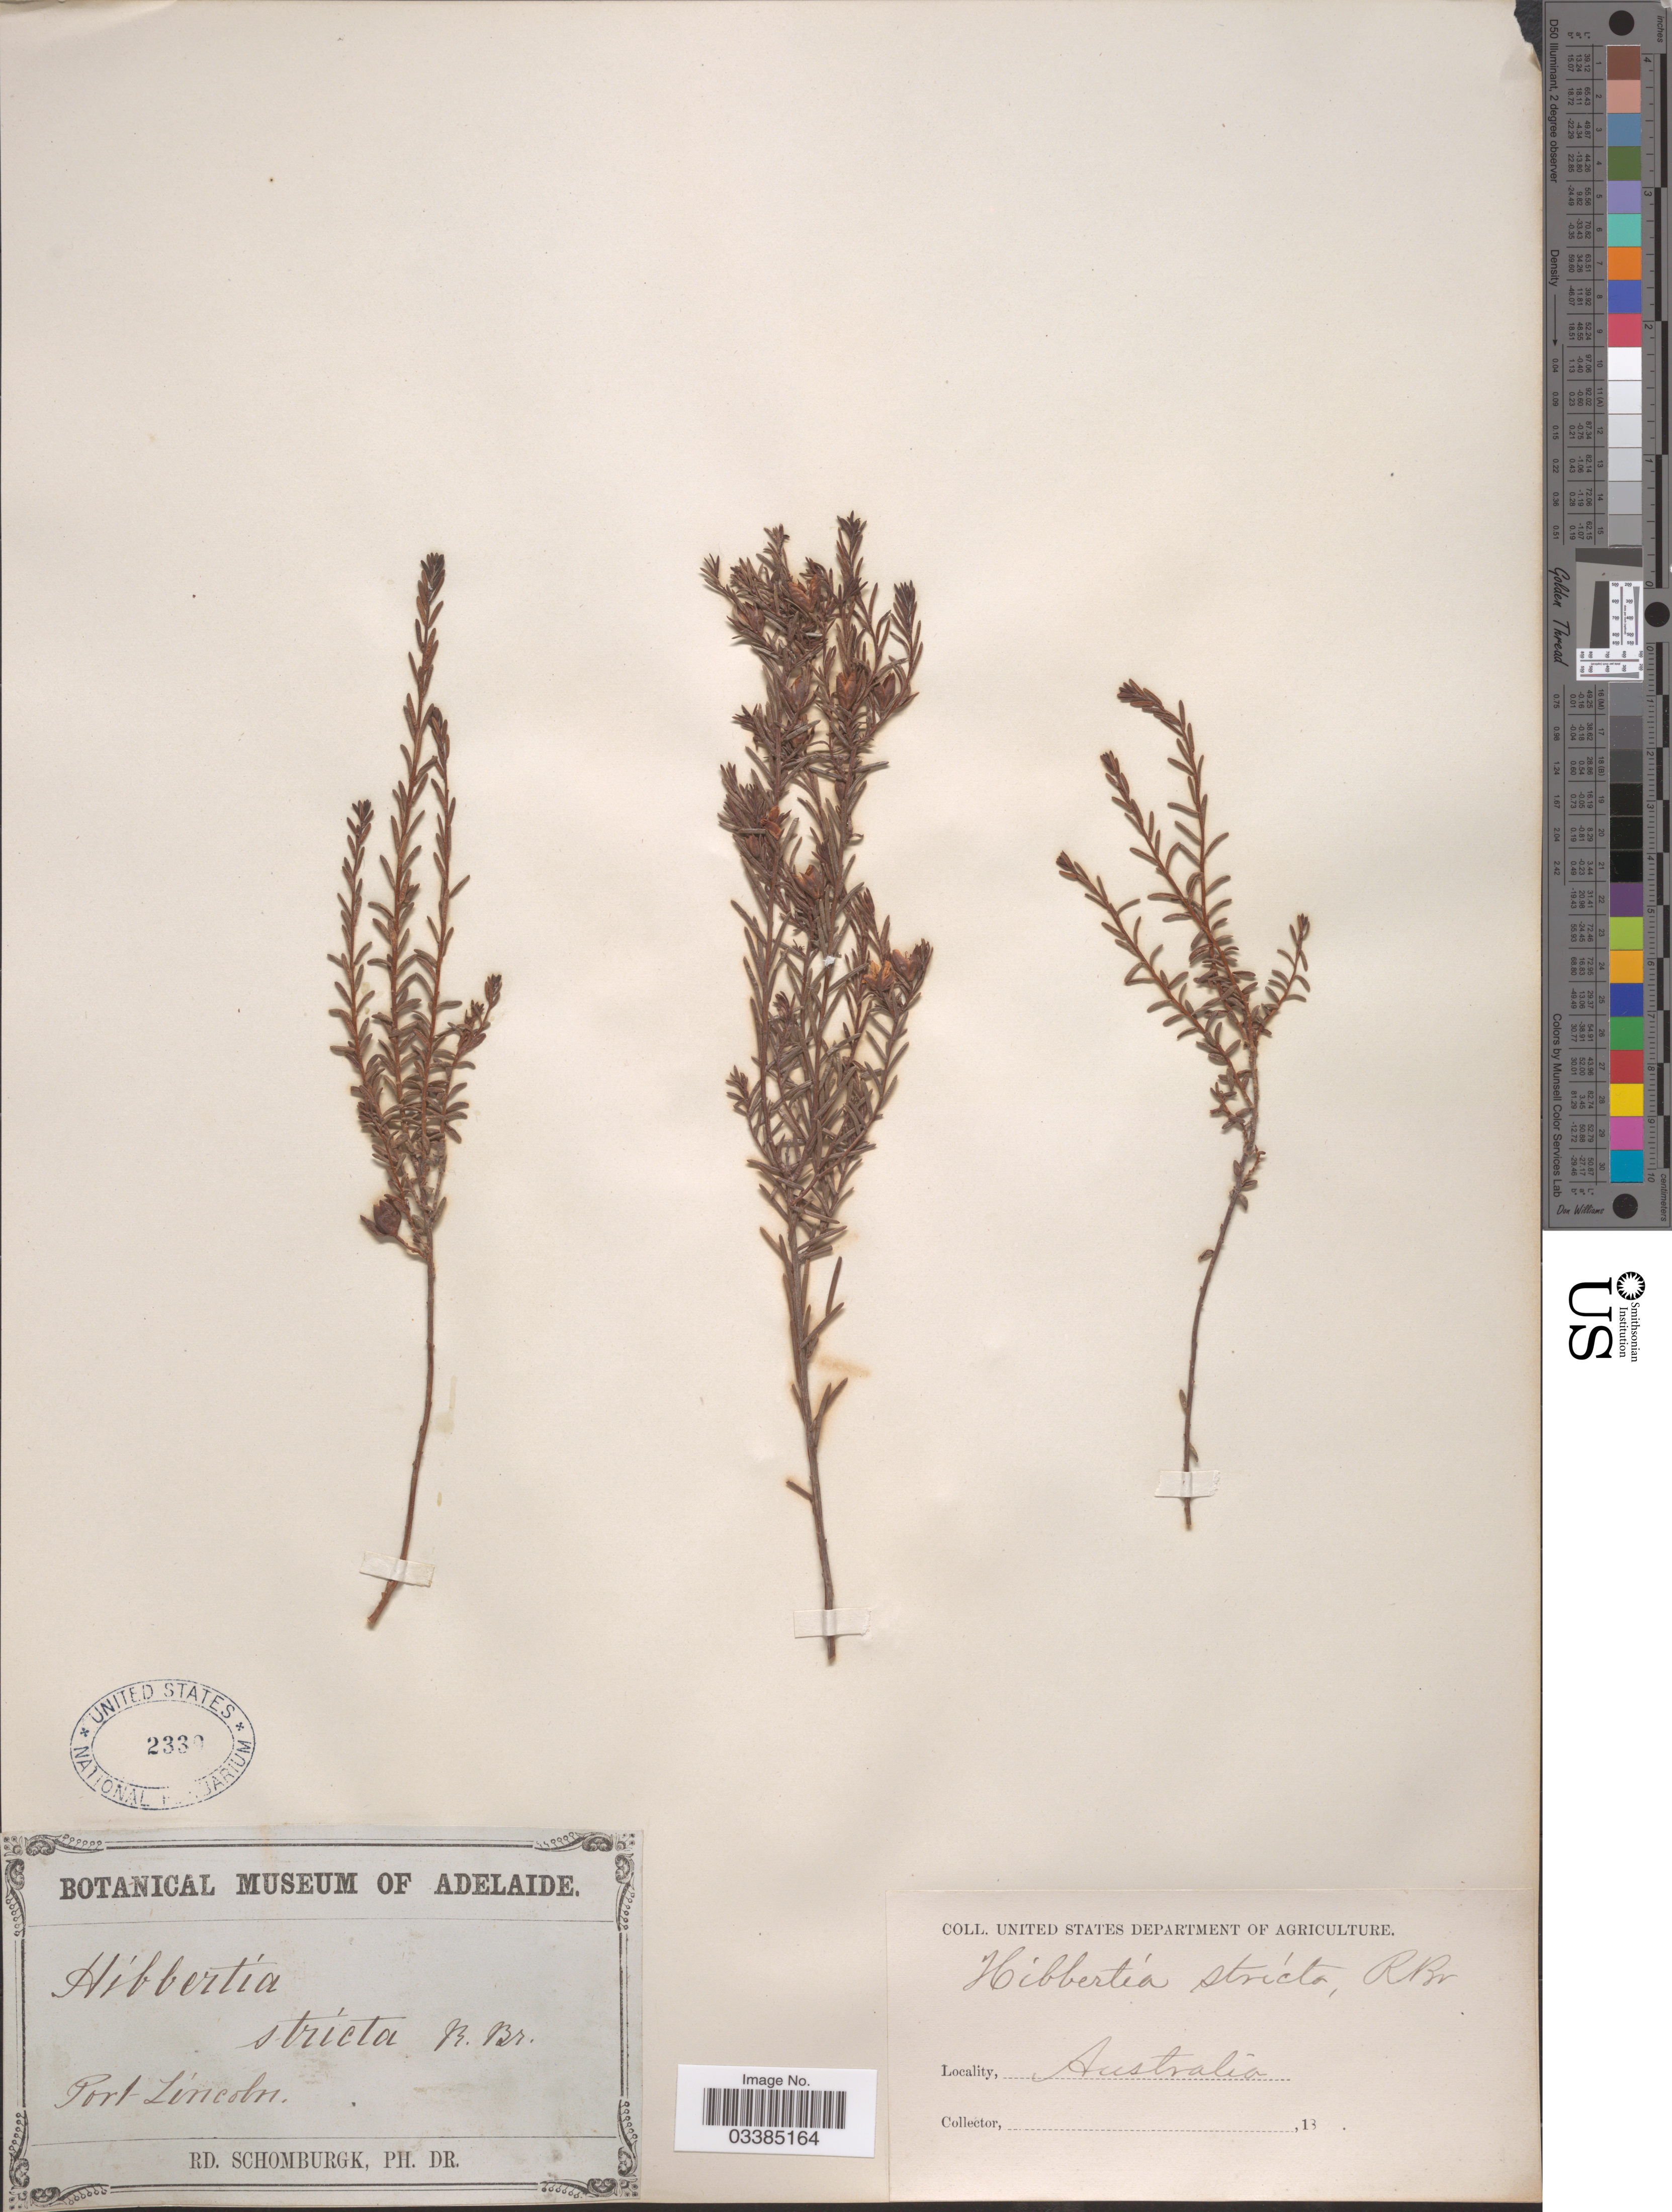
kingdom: Plantae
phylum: Tracheophyta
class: Magnoliopsida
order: Dilleniales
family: Dilleniaceae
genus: Hibbertia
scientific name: Hibbertia stricta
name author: R. Br. ex DC.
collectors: M. R. Schomburgk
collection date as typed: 18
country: Australia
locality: Port Lincoln.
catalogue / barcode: US 2339